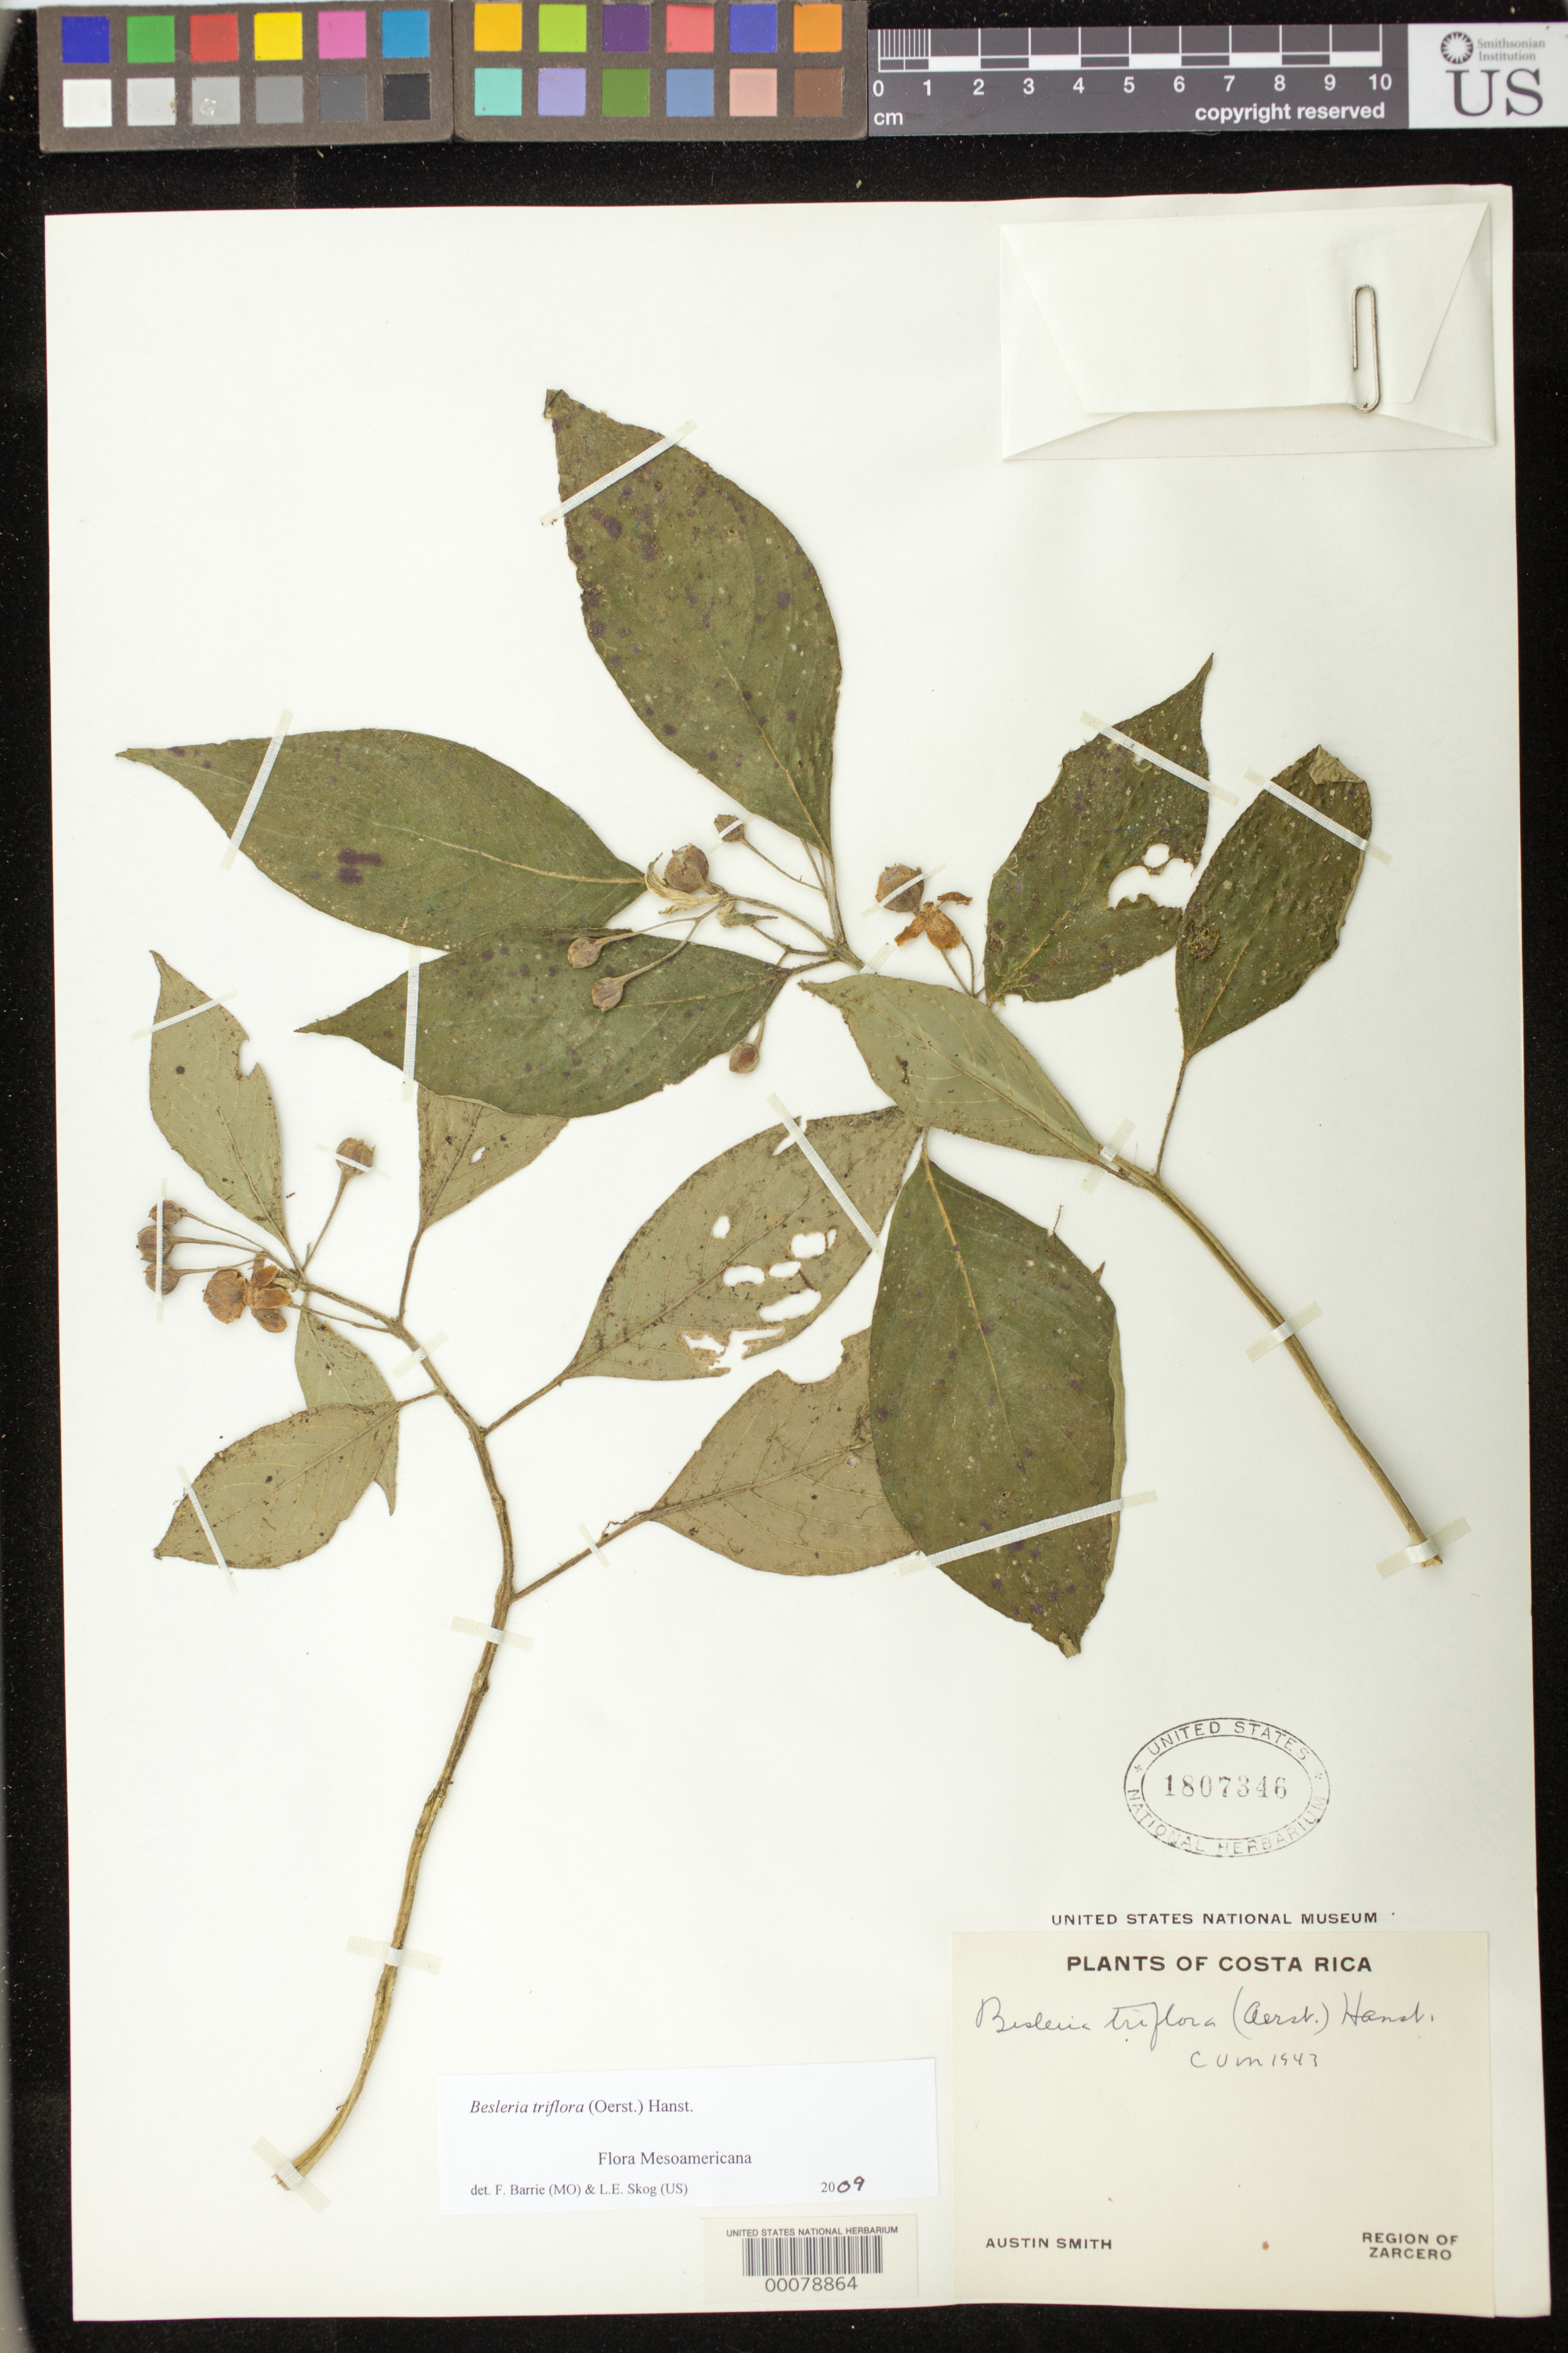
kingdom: Plantae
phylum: Tracheophyta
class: Magnoliopsida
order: Lamiales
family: Gesneriaceae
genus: Besleria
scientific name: Besleria triflora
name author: (Oerst.) Hanst.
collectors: Aust P. Smith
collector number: A 731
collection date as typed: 20 Dec 1937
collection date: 1937-12-20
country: Costa Rica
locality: Region of Zarcero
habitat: Pacific cloud forest zone, forest floor in deep shade & mold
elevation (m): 1311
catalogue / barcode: US 1807346